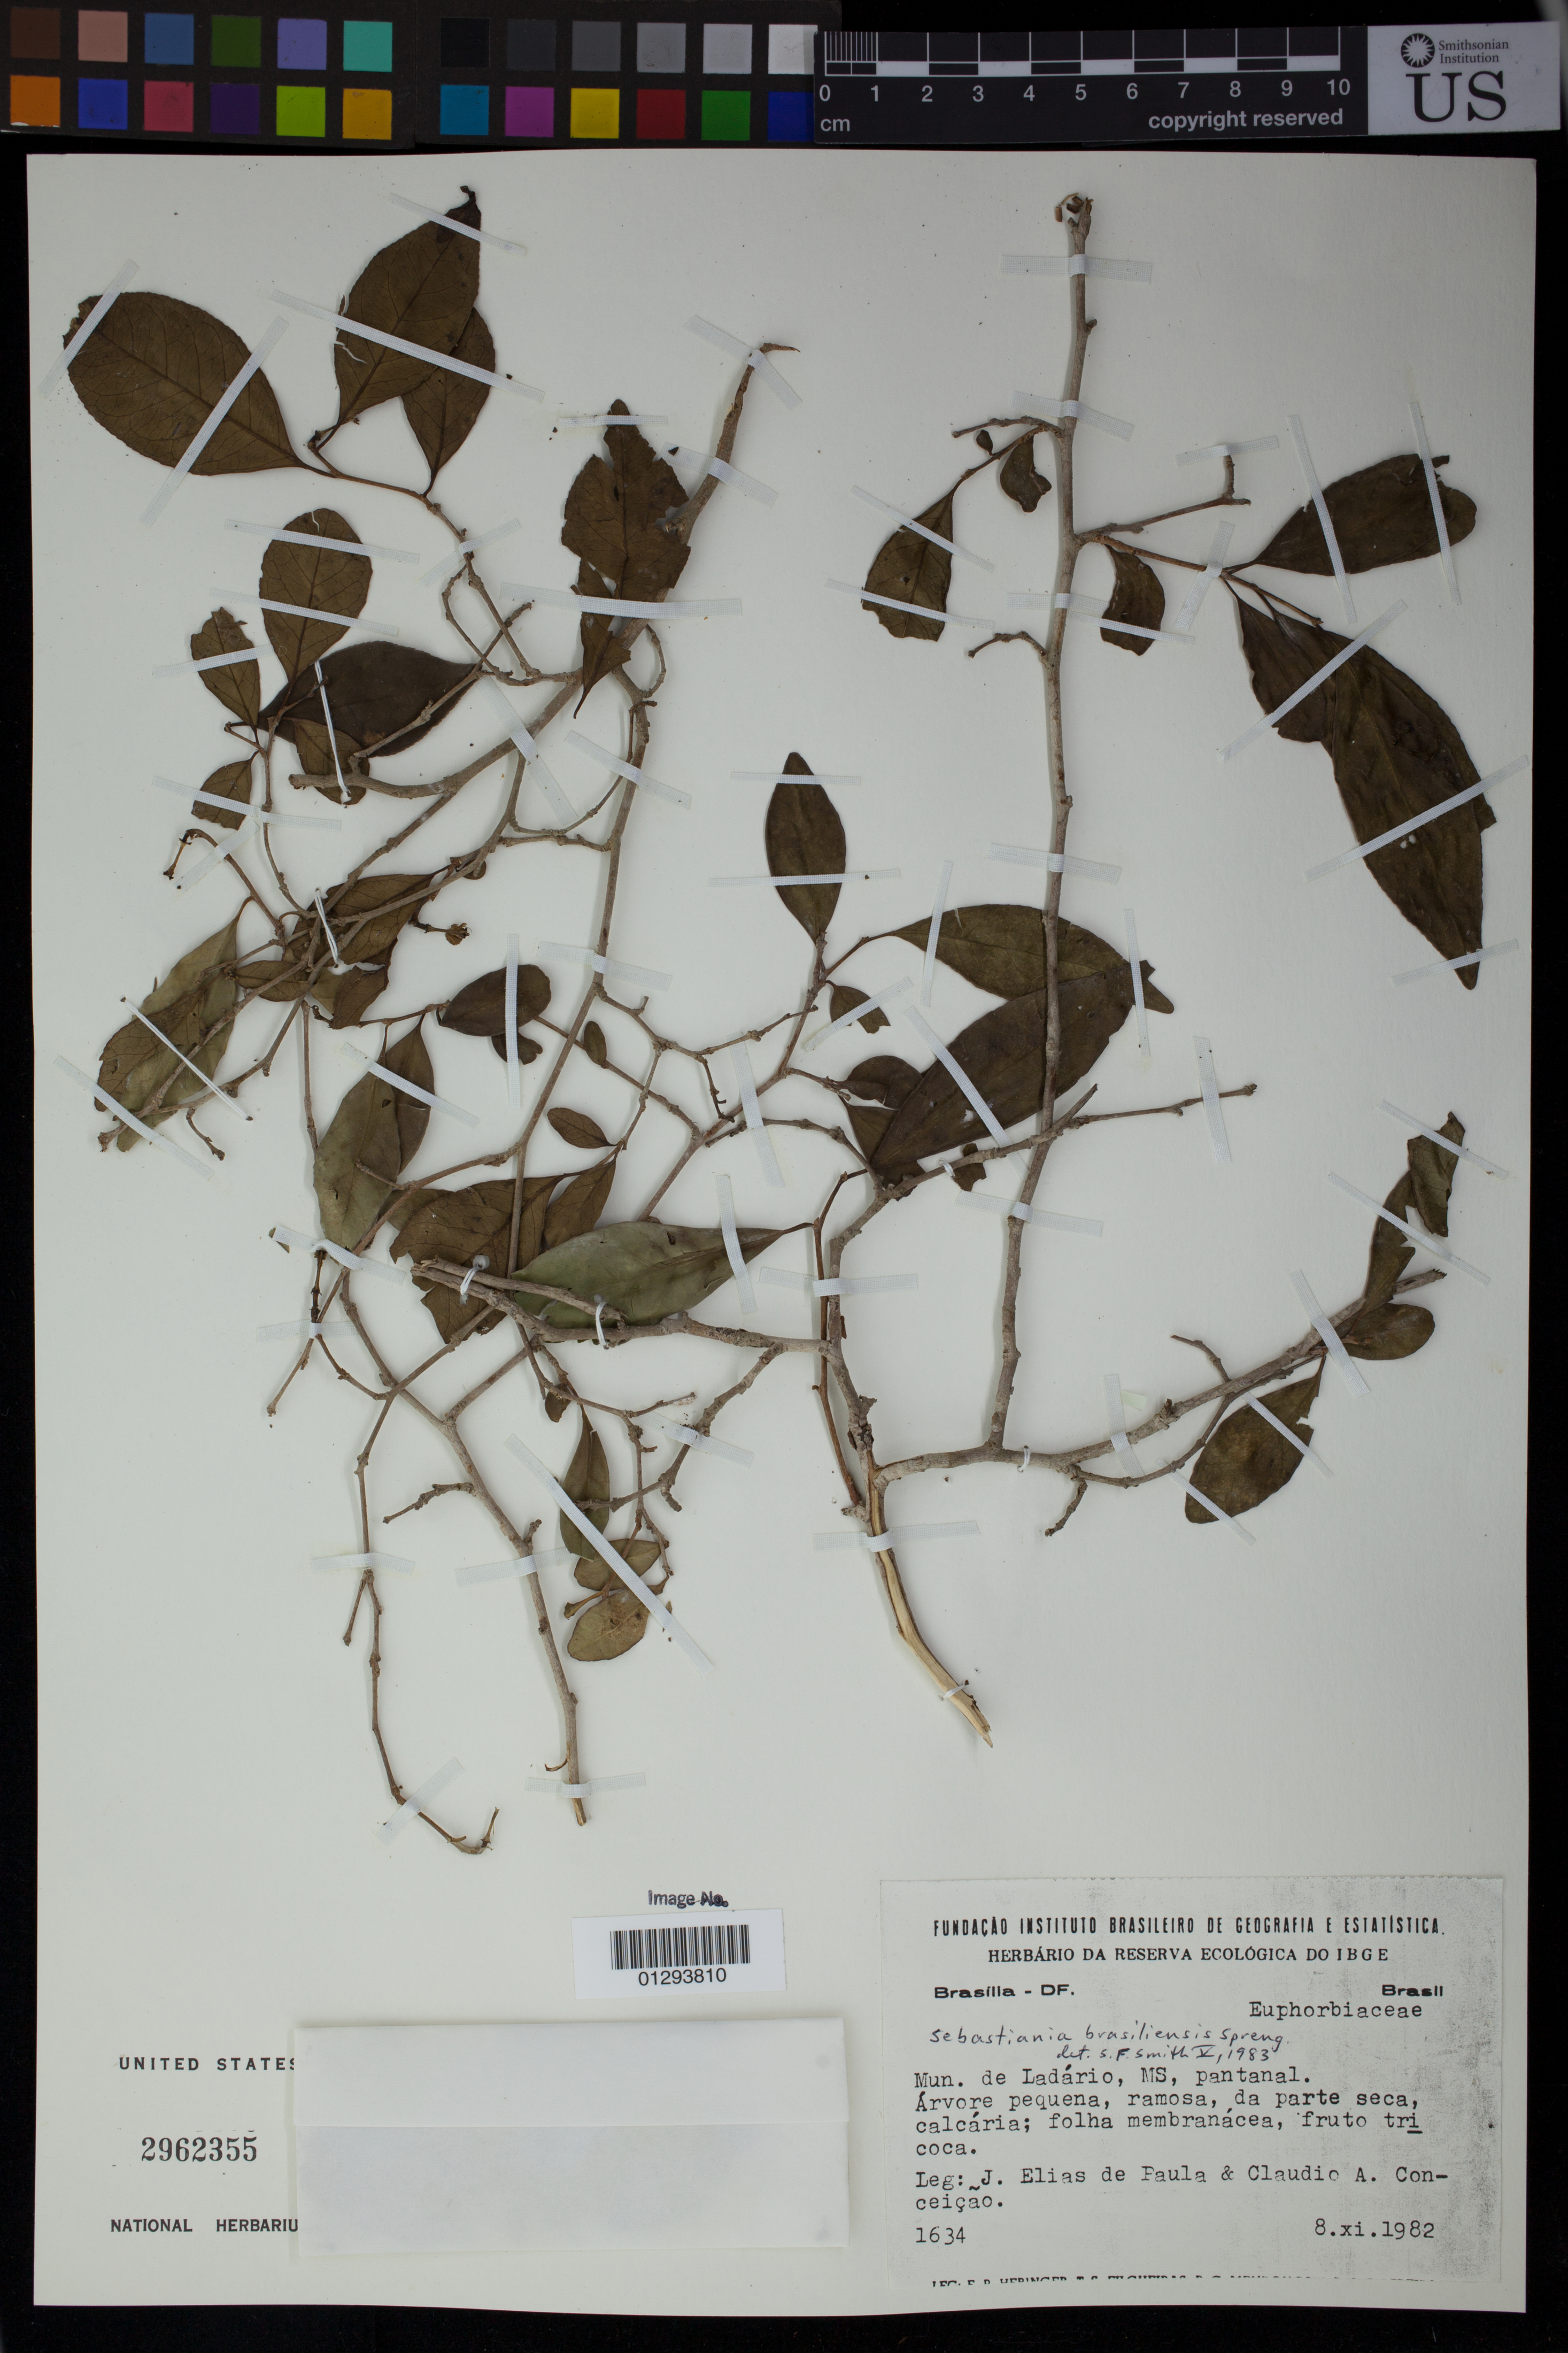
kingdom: Plantae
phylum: Tracheophyta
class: Magnoliopsida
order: Malpighiales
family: Euphorbiaceae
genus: Sebastiania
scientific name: Sebastiania brasiliensis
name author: Spreng.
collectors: J. E. de Paula & C. Conceiçao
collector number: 1634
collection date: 1982-11-08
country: Brazil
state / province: Mato Grosso do Sul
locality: Mun. de Ladario, MS, pantanal.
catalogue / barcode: US 2962355